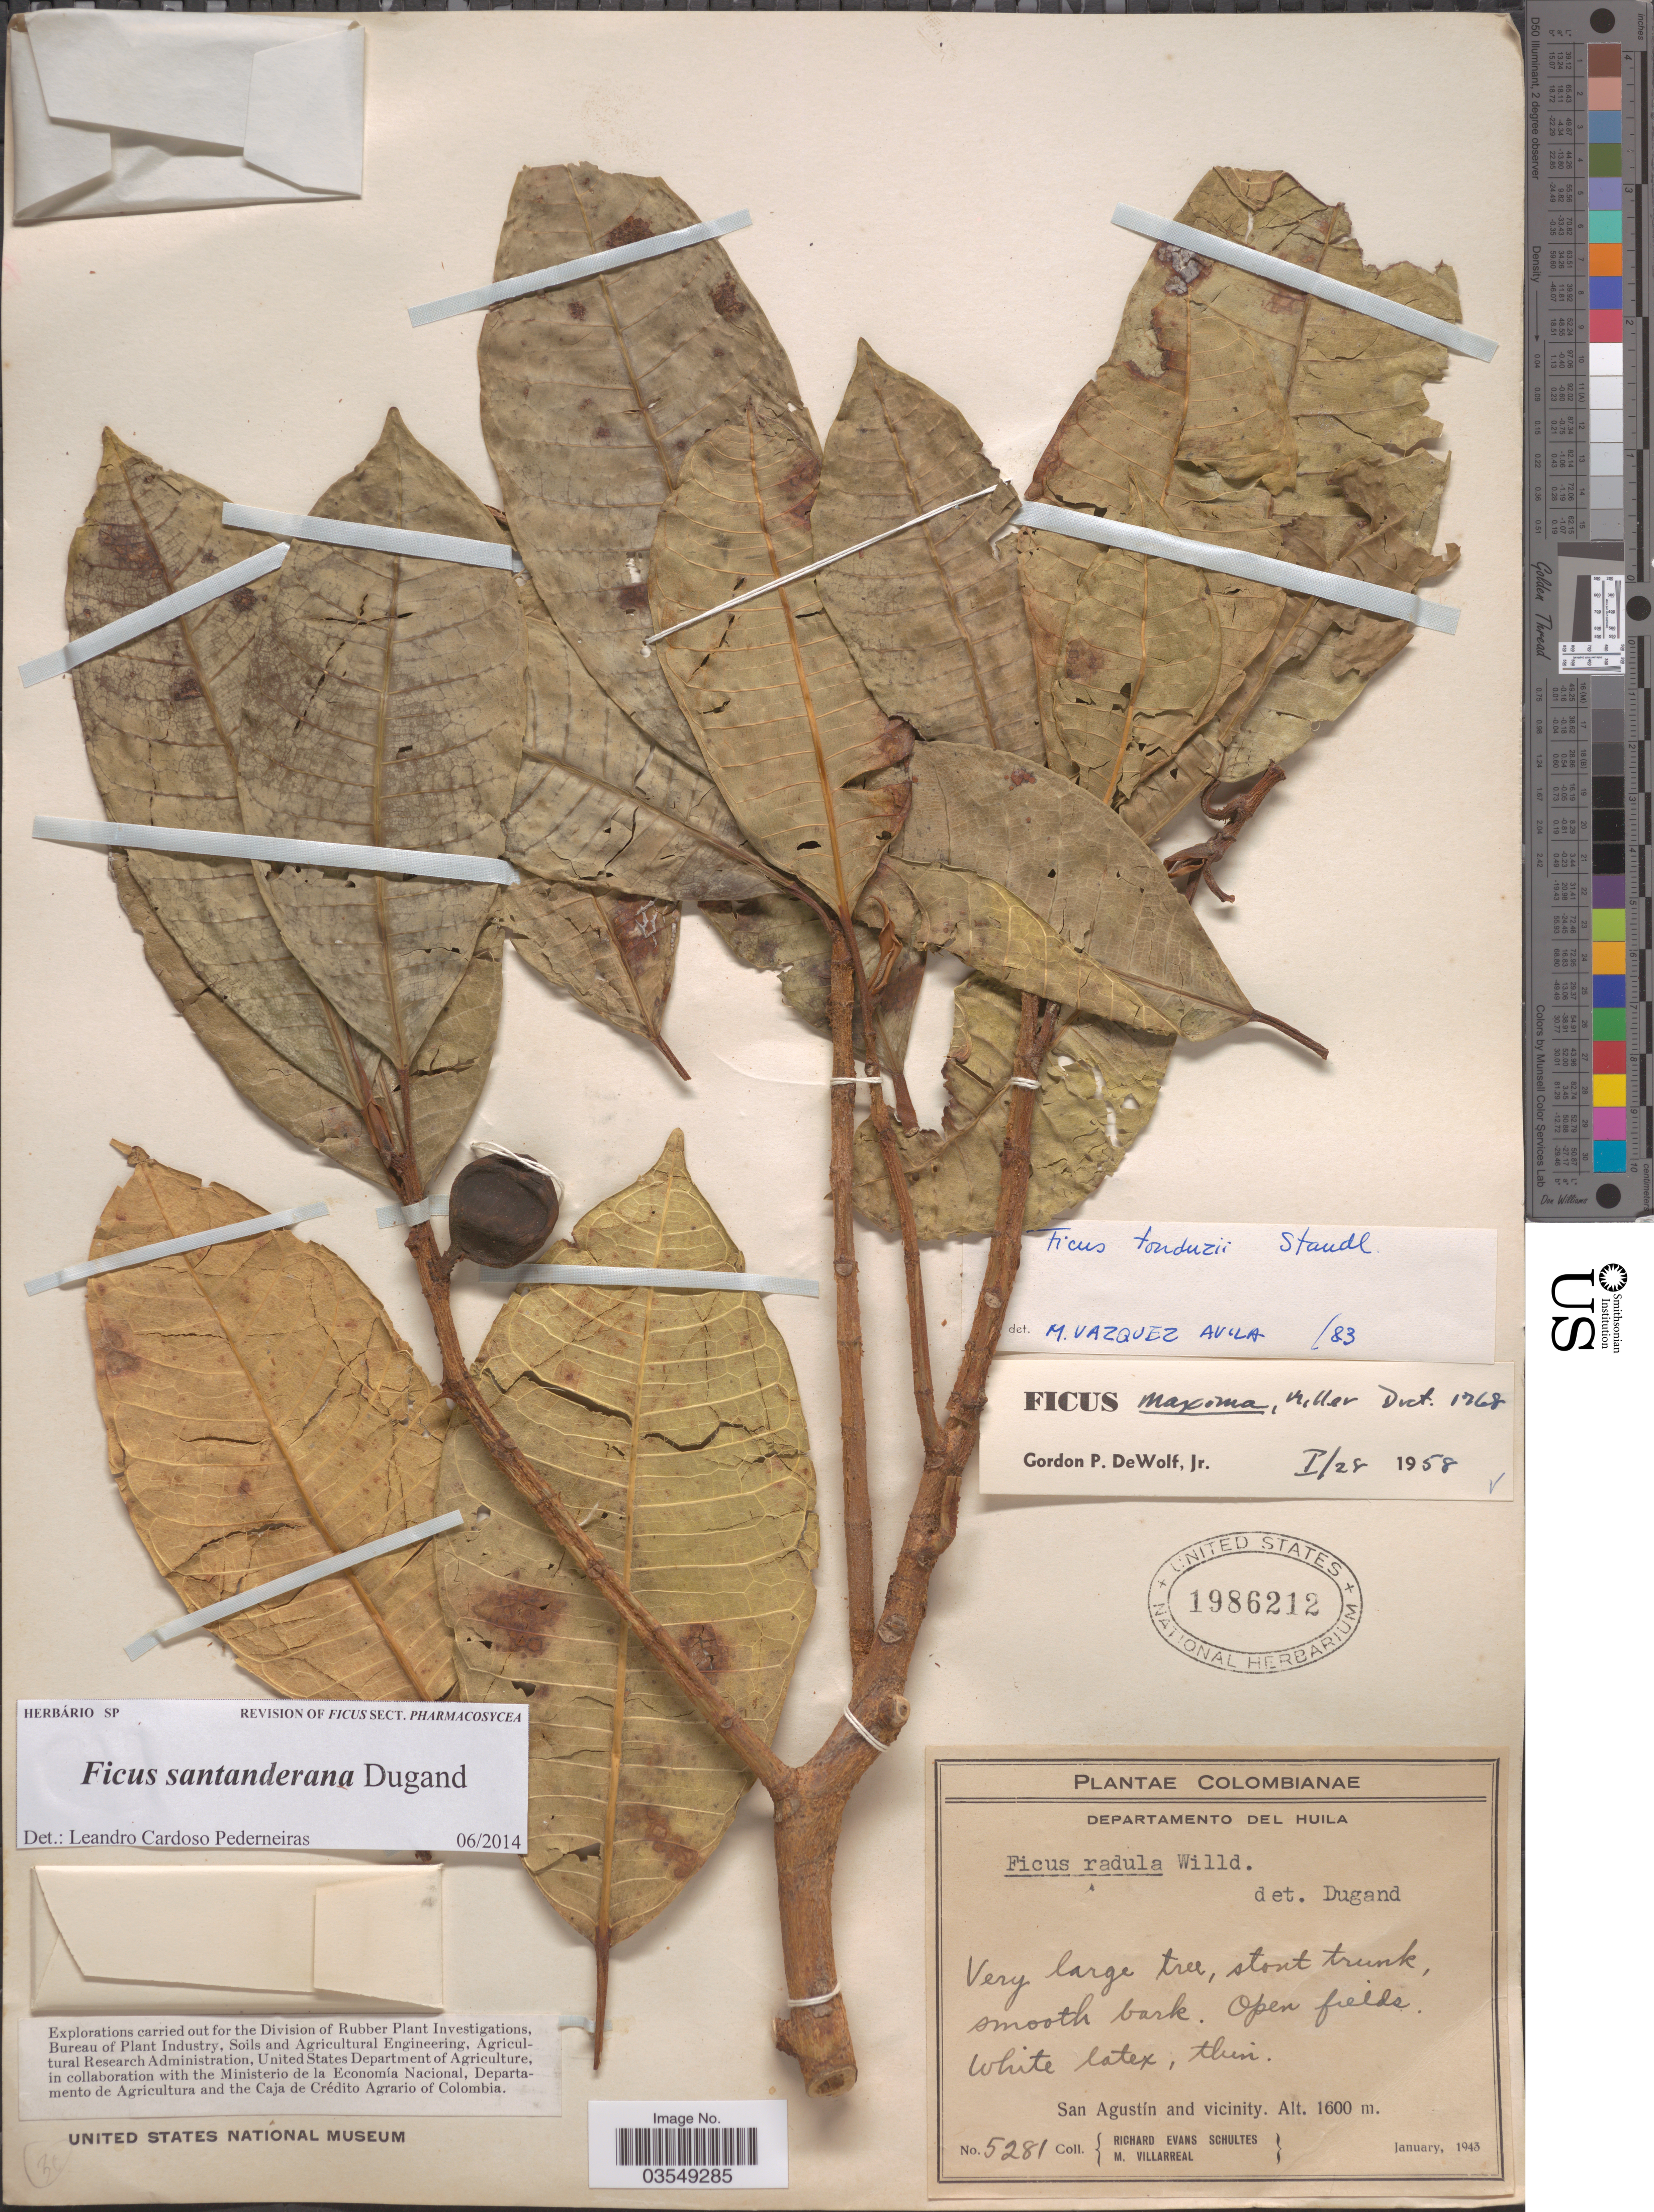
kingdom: Plantae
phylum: Tracheophyta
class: Magnoliopsida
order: Rosales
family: Moraceae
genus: Ficus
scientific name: Ficus santanderana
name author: Dugand G.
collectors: R. E. Schultes & M. Villarreal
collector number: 5281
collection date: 1943-01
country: Colombia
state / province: Huila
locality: Departamento del Huila. San Agustín and vicinity.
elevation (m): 1600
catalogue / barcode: US 1986212